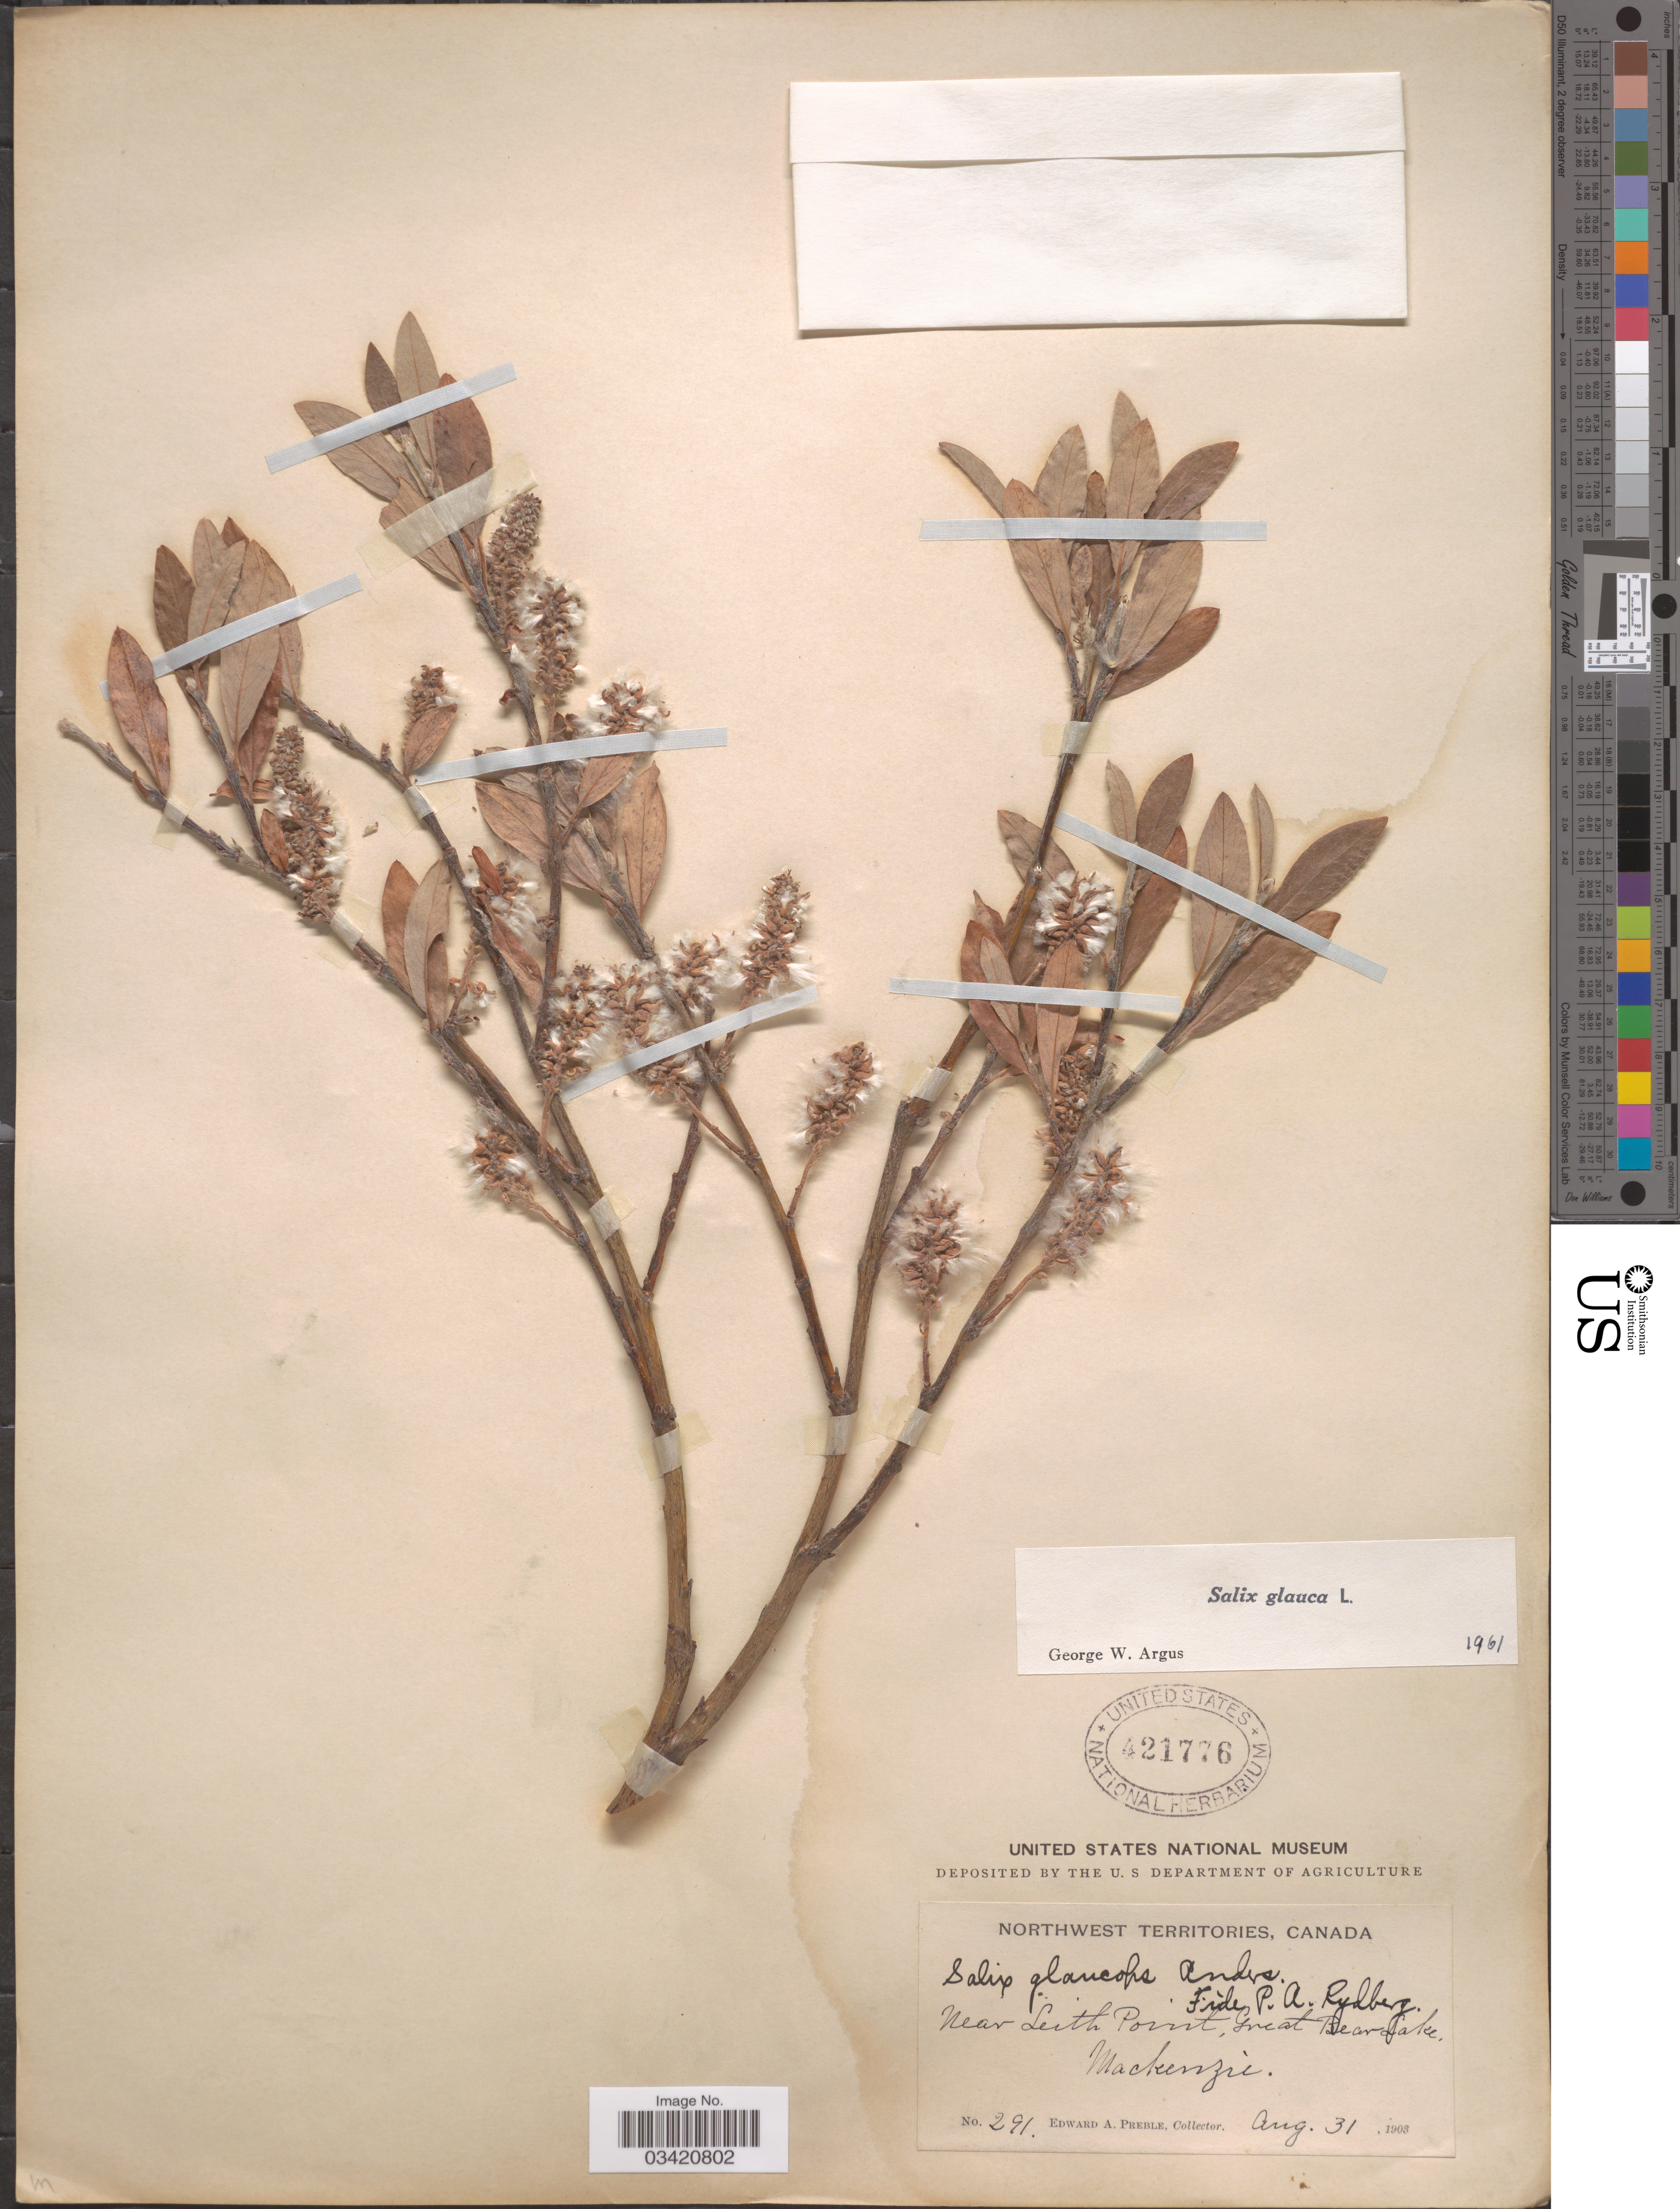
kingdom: Plantae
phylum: Tracheophyta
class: Magnoliopsida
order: Malpighiales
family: Salicaceae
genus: Salix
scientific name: Salix glauca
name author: L.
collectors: E. Preble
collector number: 291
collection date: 1903-08-31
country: Canada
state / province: Northwest Territories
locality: Near Leith Point, Great Bear Lake, Mackenzie.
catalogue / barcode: US 421776